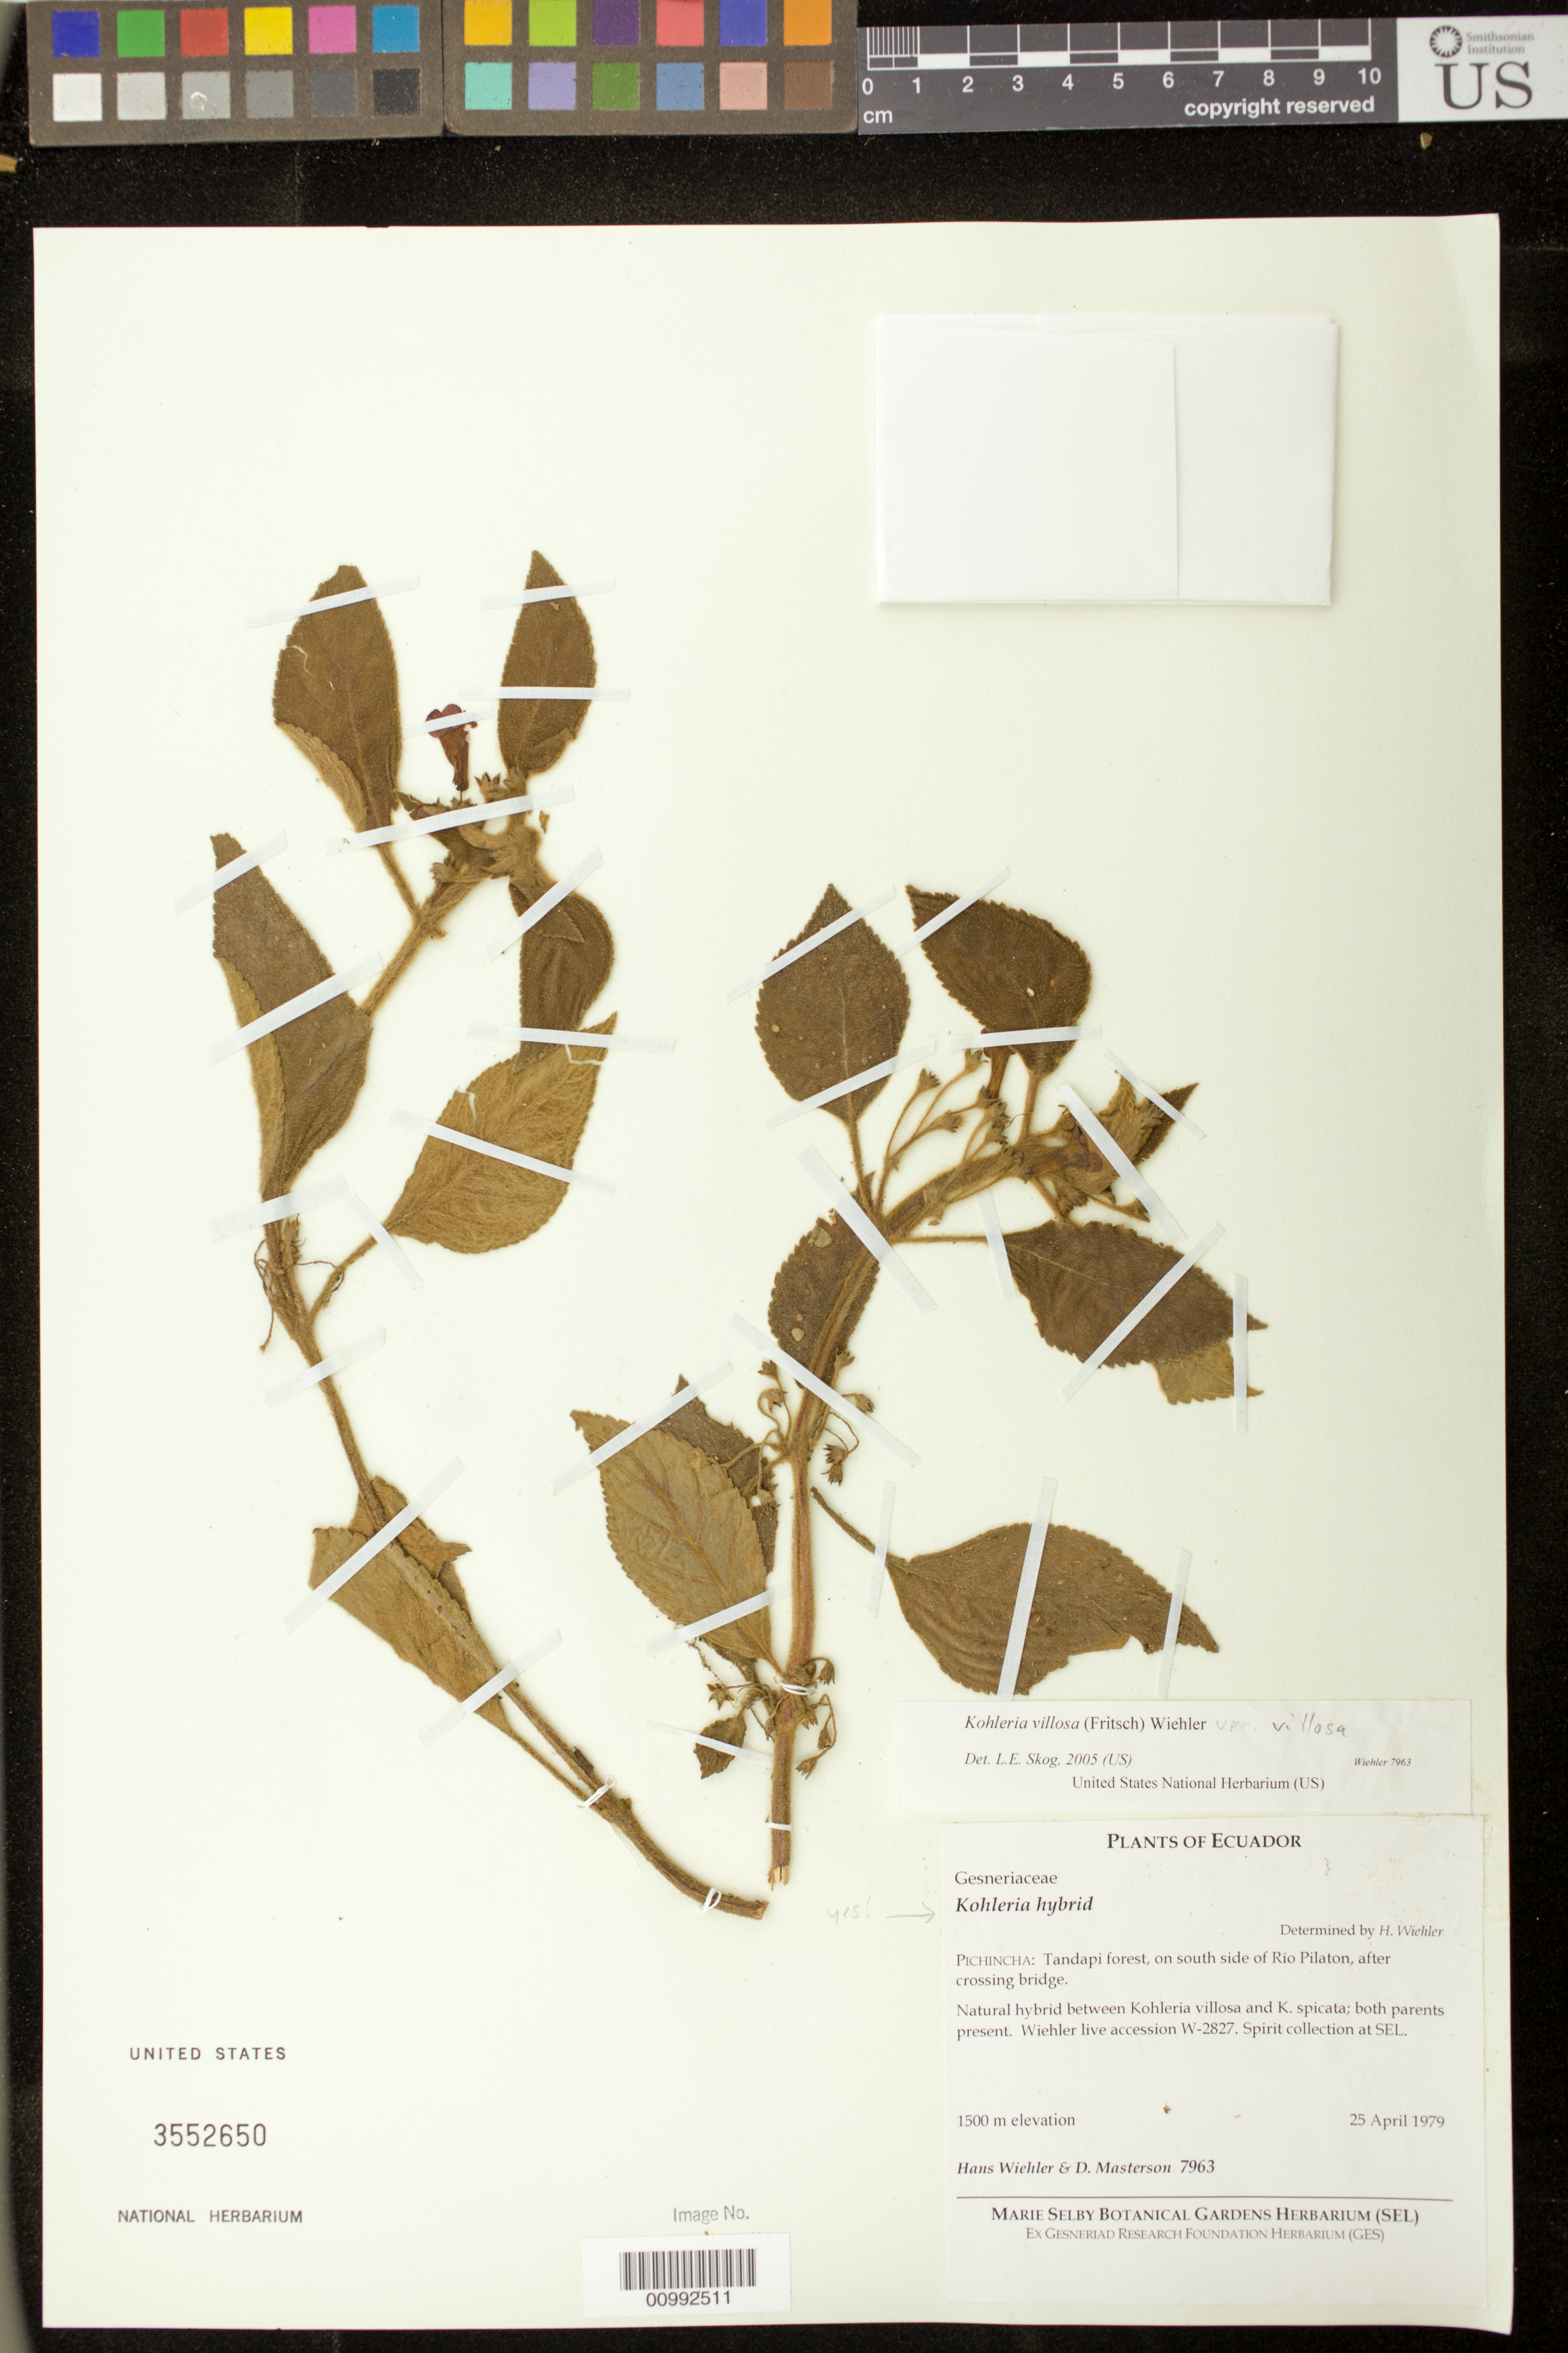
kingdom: Plantae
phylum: Tracheophyta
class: Magnoliopsida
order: Lamiales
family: Gesneriaceae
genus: Kohleria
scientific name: Kohleria villosa var. villosa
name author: (Fritsch) Wiehler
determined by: Skog, Laurence E.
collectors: H. J. Wiehler & D. Masterson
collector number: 7963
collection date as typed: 25 Apr 1979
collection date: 1979-04-25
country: Ecuador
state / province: Pichincha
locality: Pichincha: Tandapi forest, on south side of Rio Pilaton, after crossing bridge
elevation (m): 1500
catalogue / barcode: US 3552650